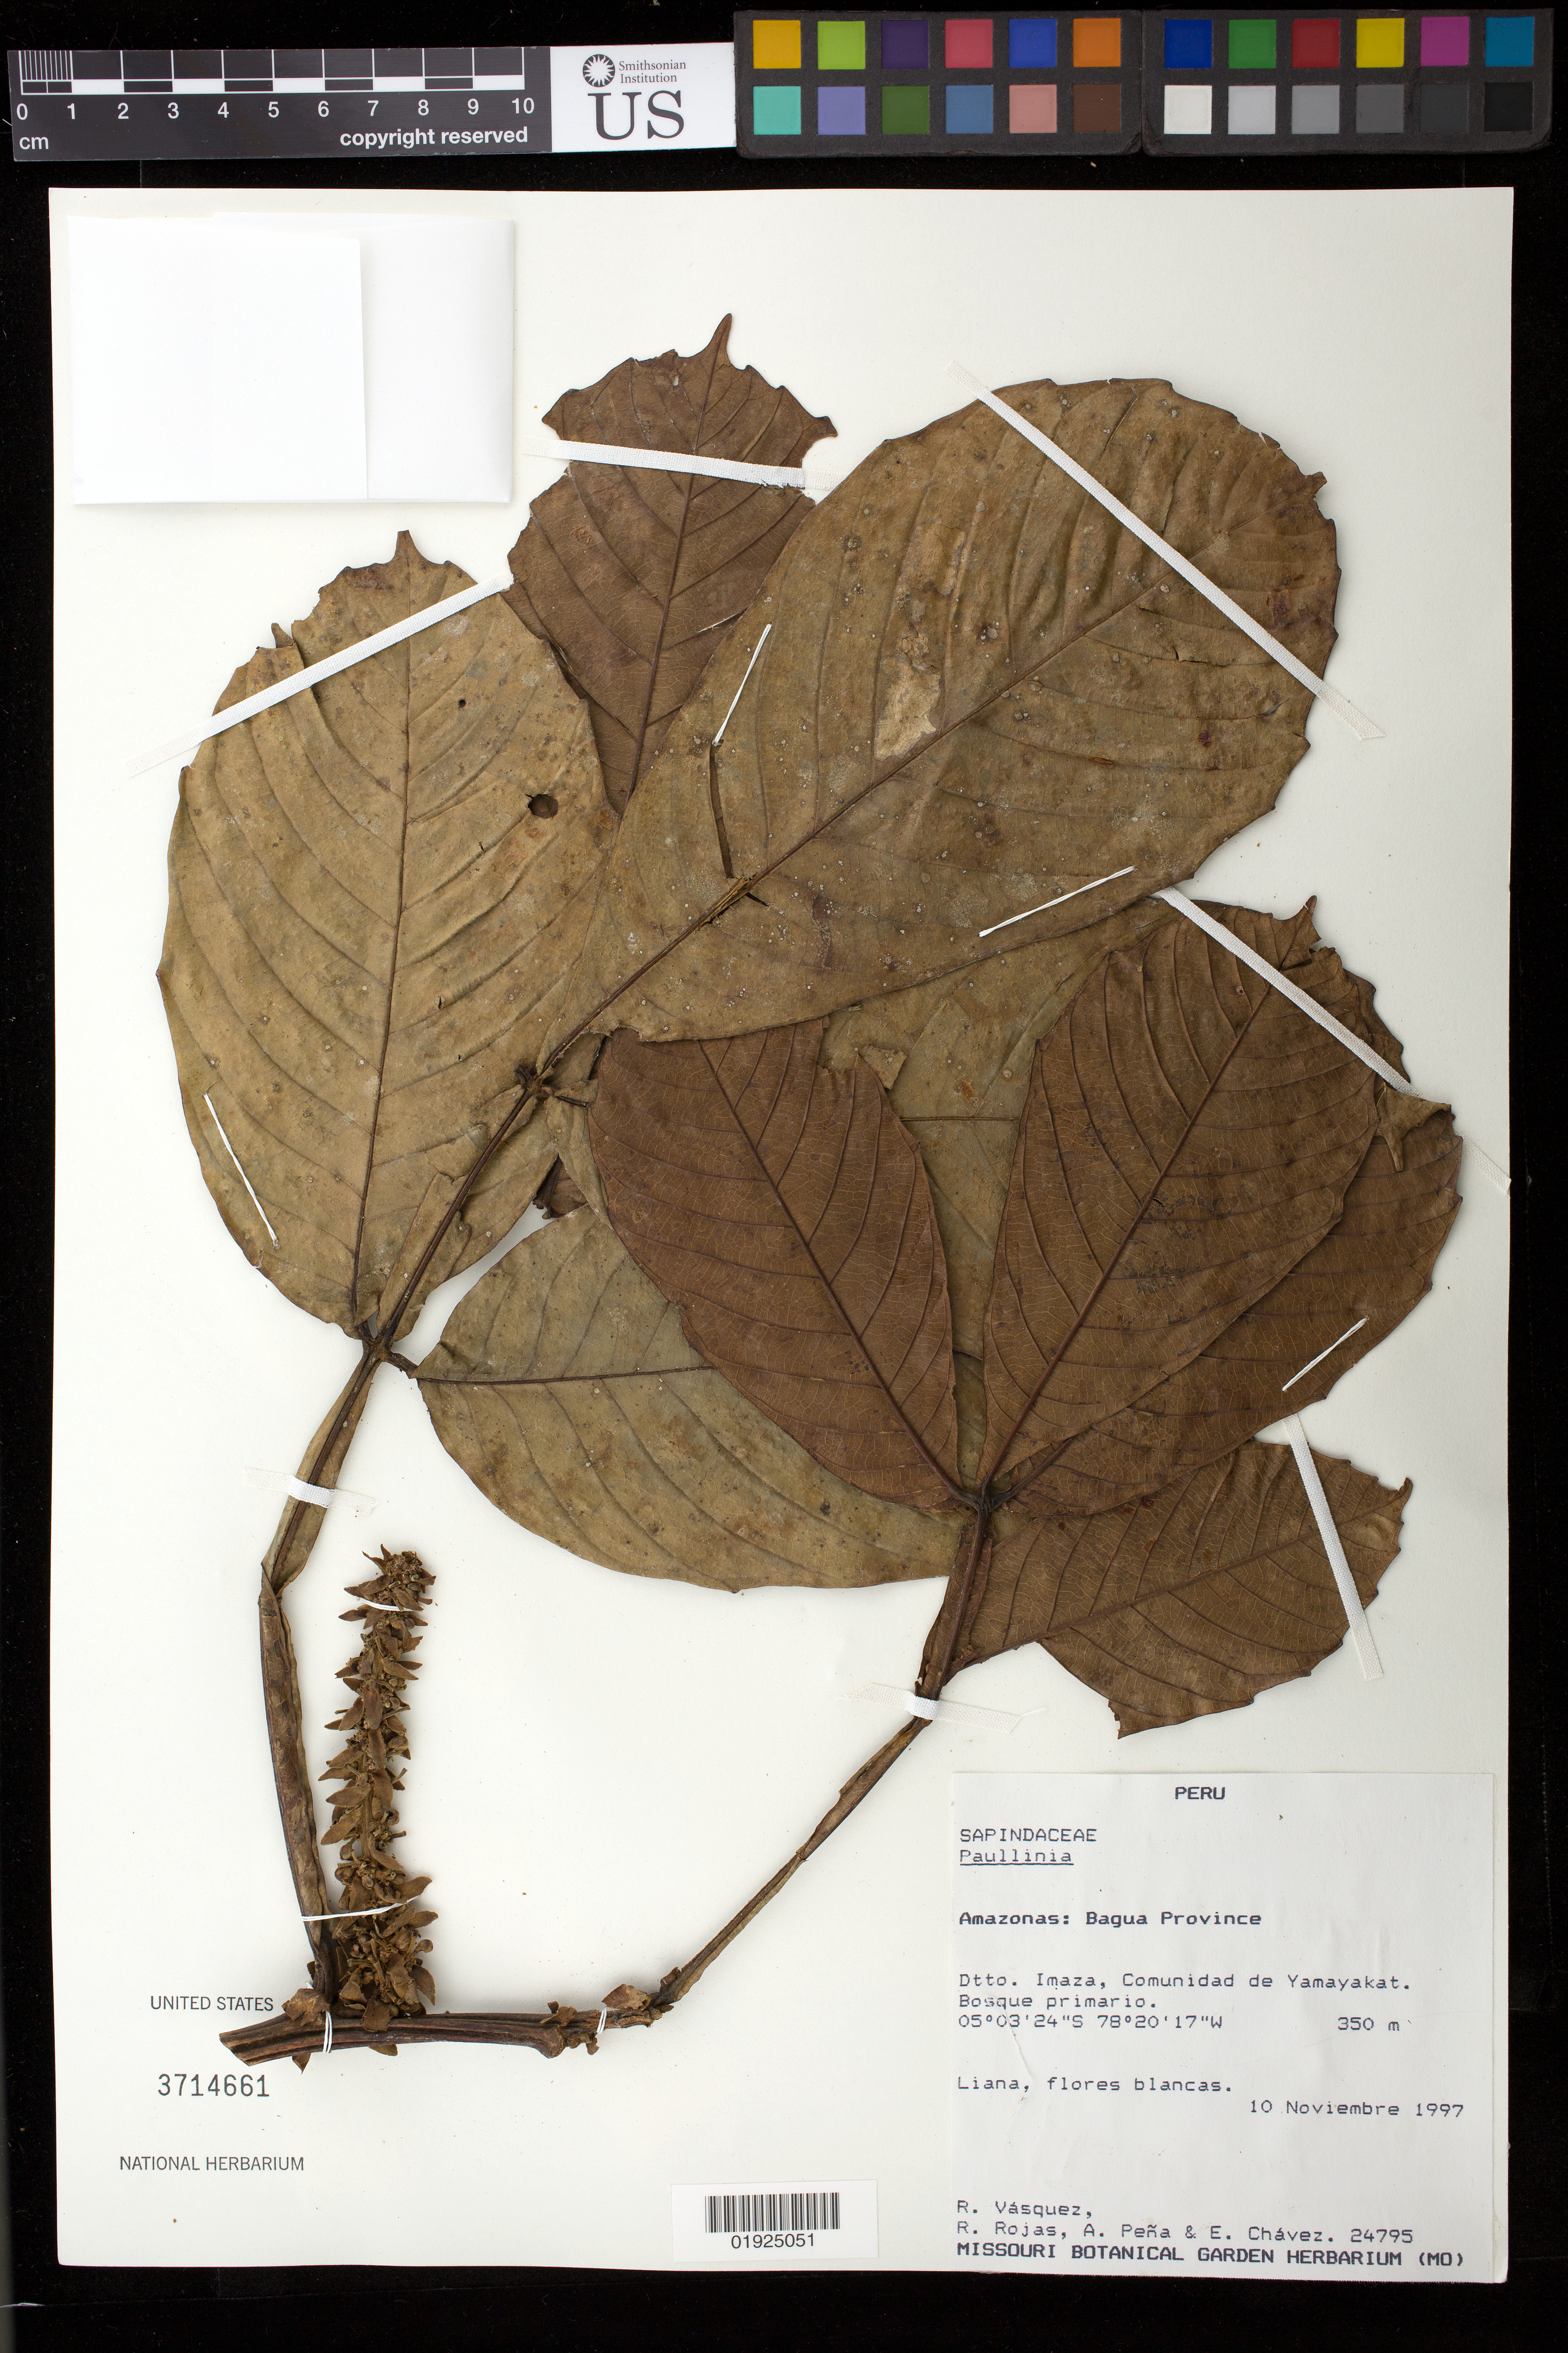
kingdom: Plantae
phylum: Tracheophyta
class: Magnoliopsida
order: Sapindales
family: Sapindaceae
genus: Paullinia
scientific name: Paullinia bracteosa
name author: Radlk.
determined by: Acevedo-Rodriguez, P., (US), Smithsonian Institution - National Museum of Natural History (UNITED STATES)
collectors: R. Vásquez M., R. Rojas, A. Pena & E. Chávez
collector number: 24795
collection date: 1997-11-10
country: Peru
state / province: Amazonas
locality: Bagua Province, Dtto. Imaza, Comunidad de Yamayakat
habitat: Bosque primario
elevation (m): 350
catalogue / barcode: US 3714661